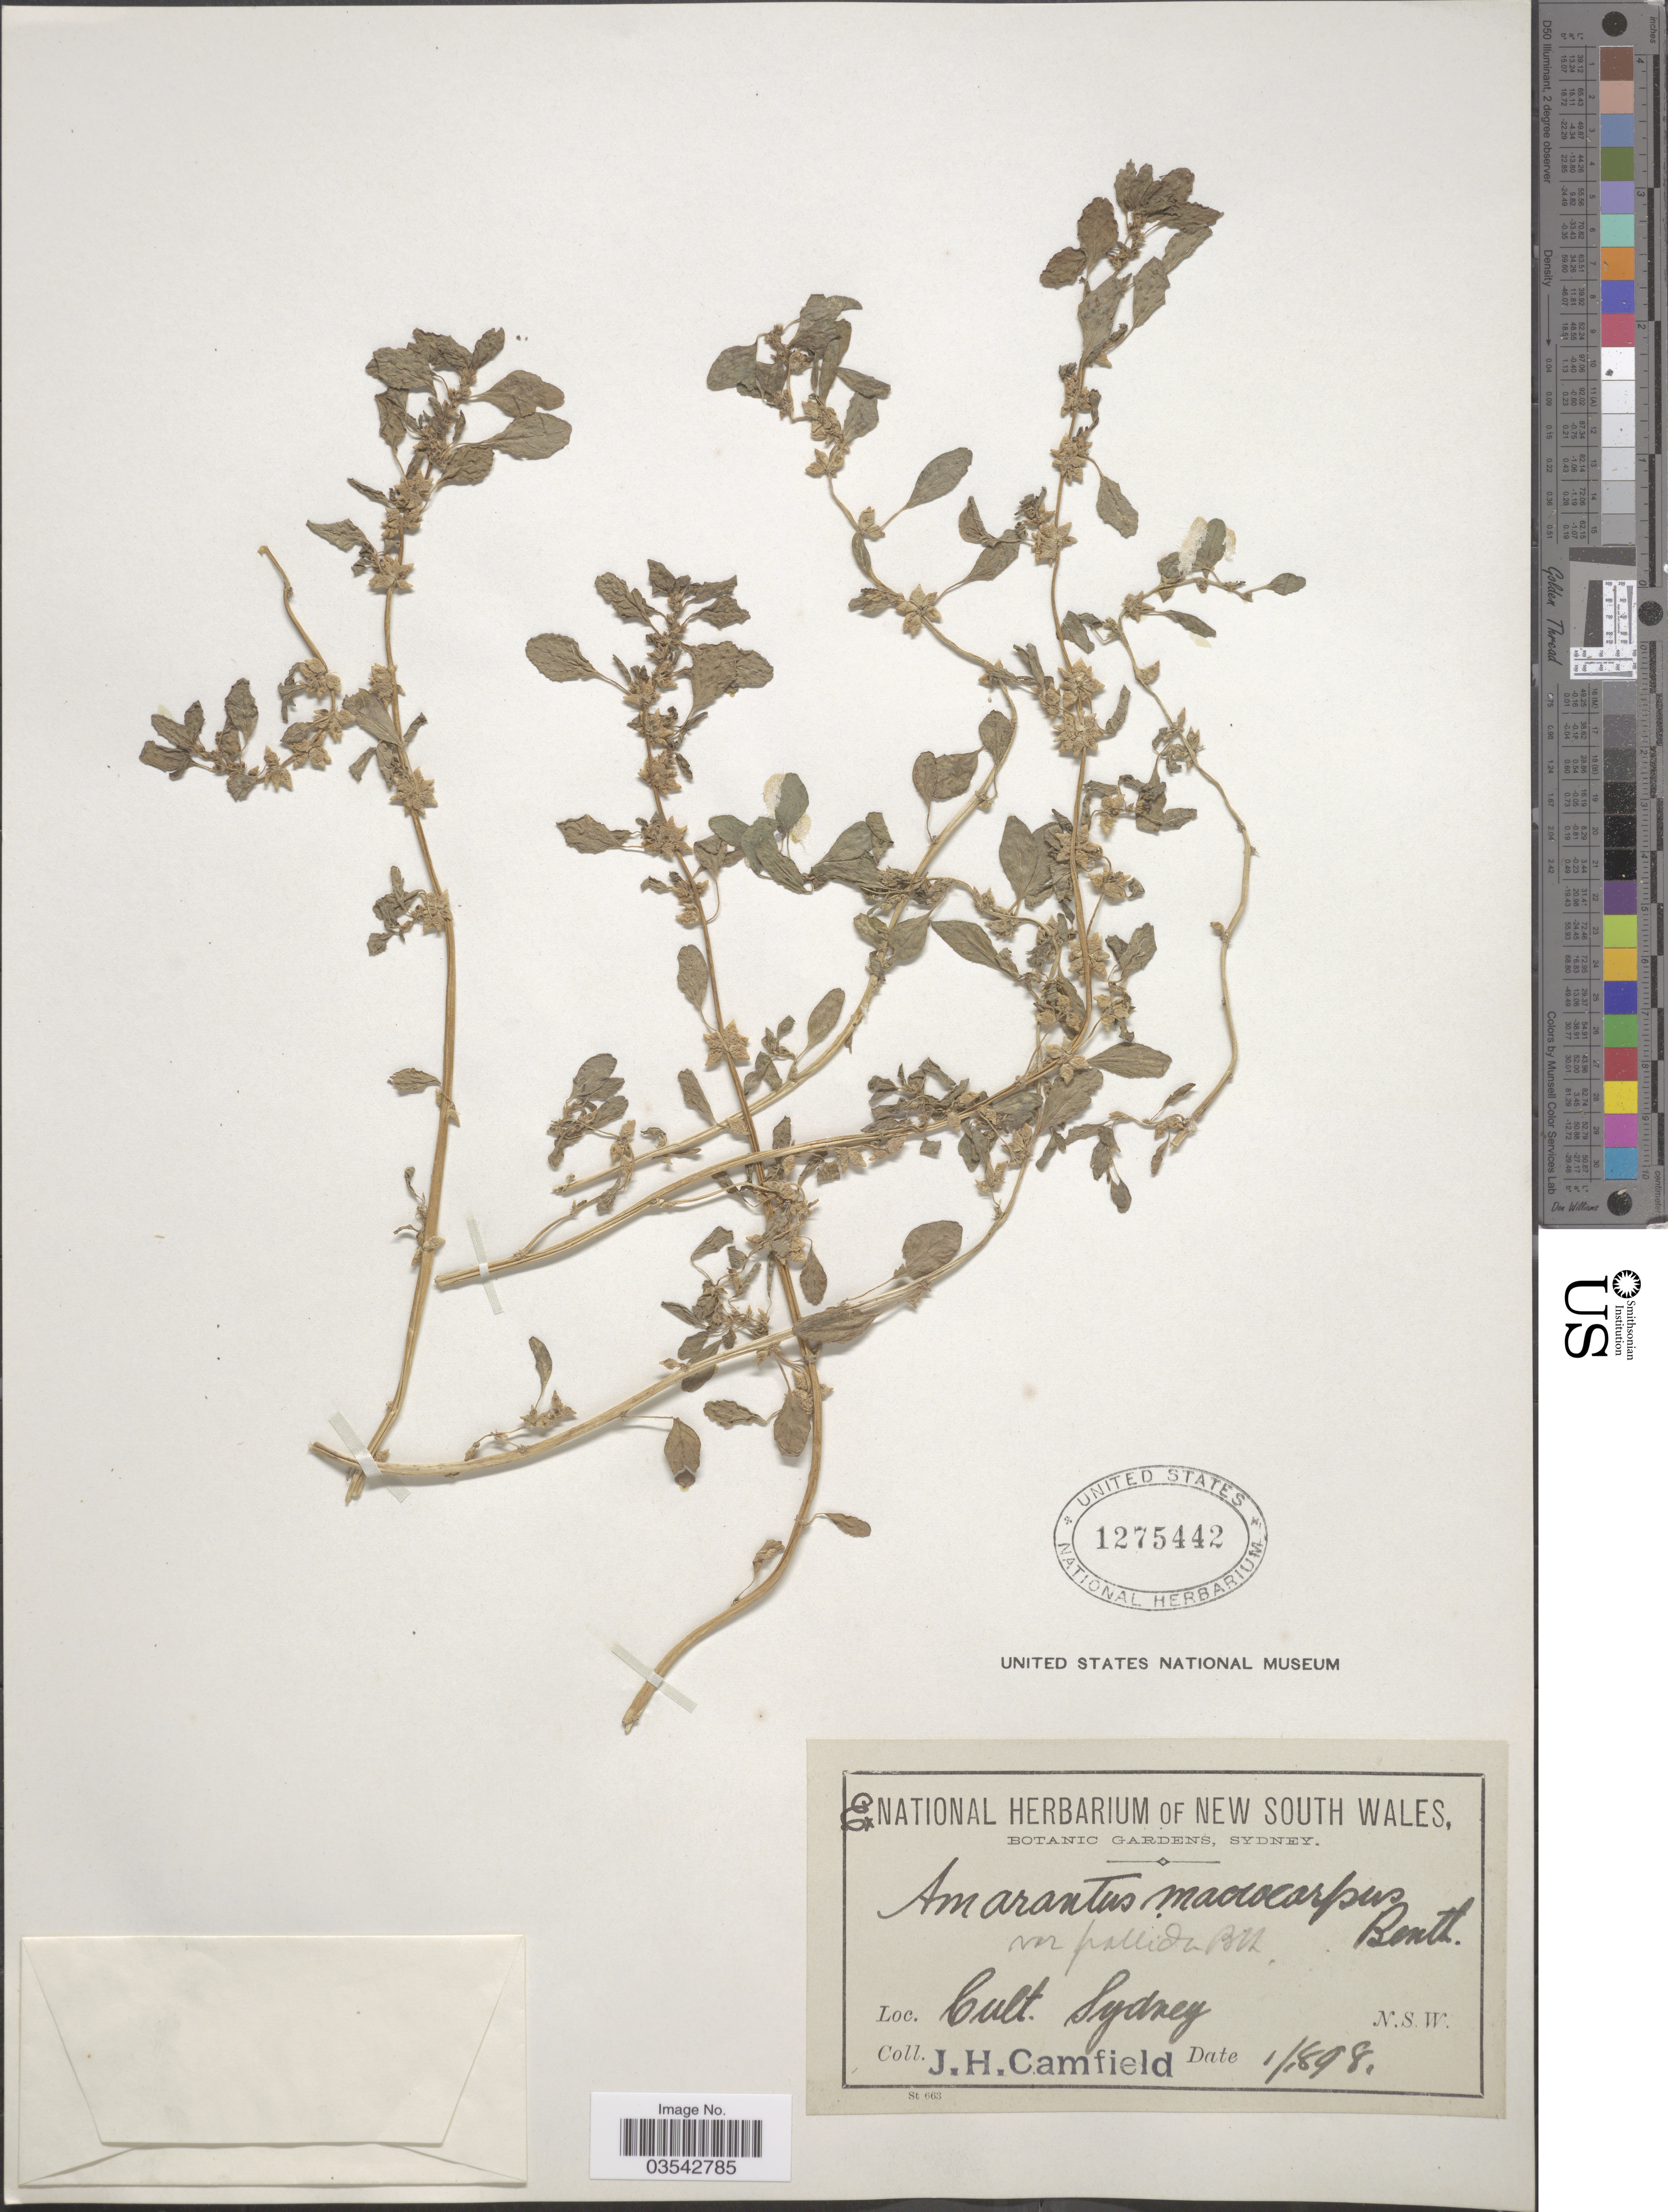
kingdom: Plantae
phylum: Tracheophyta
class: Magnoliopsida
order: Caryophyllales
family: Amaranthaceae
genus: Amaranthus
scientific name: Amaranthus macrocarpus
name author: Benth.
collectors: J. Camfield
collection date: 1898-01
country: Australia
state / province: New South Wales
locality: Sydney.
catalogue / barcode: US 1275442